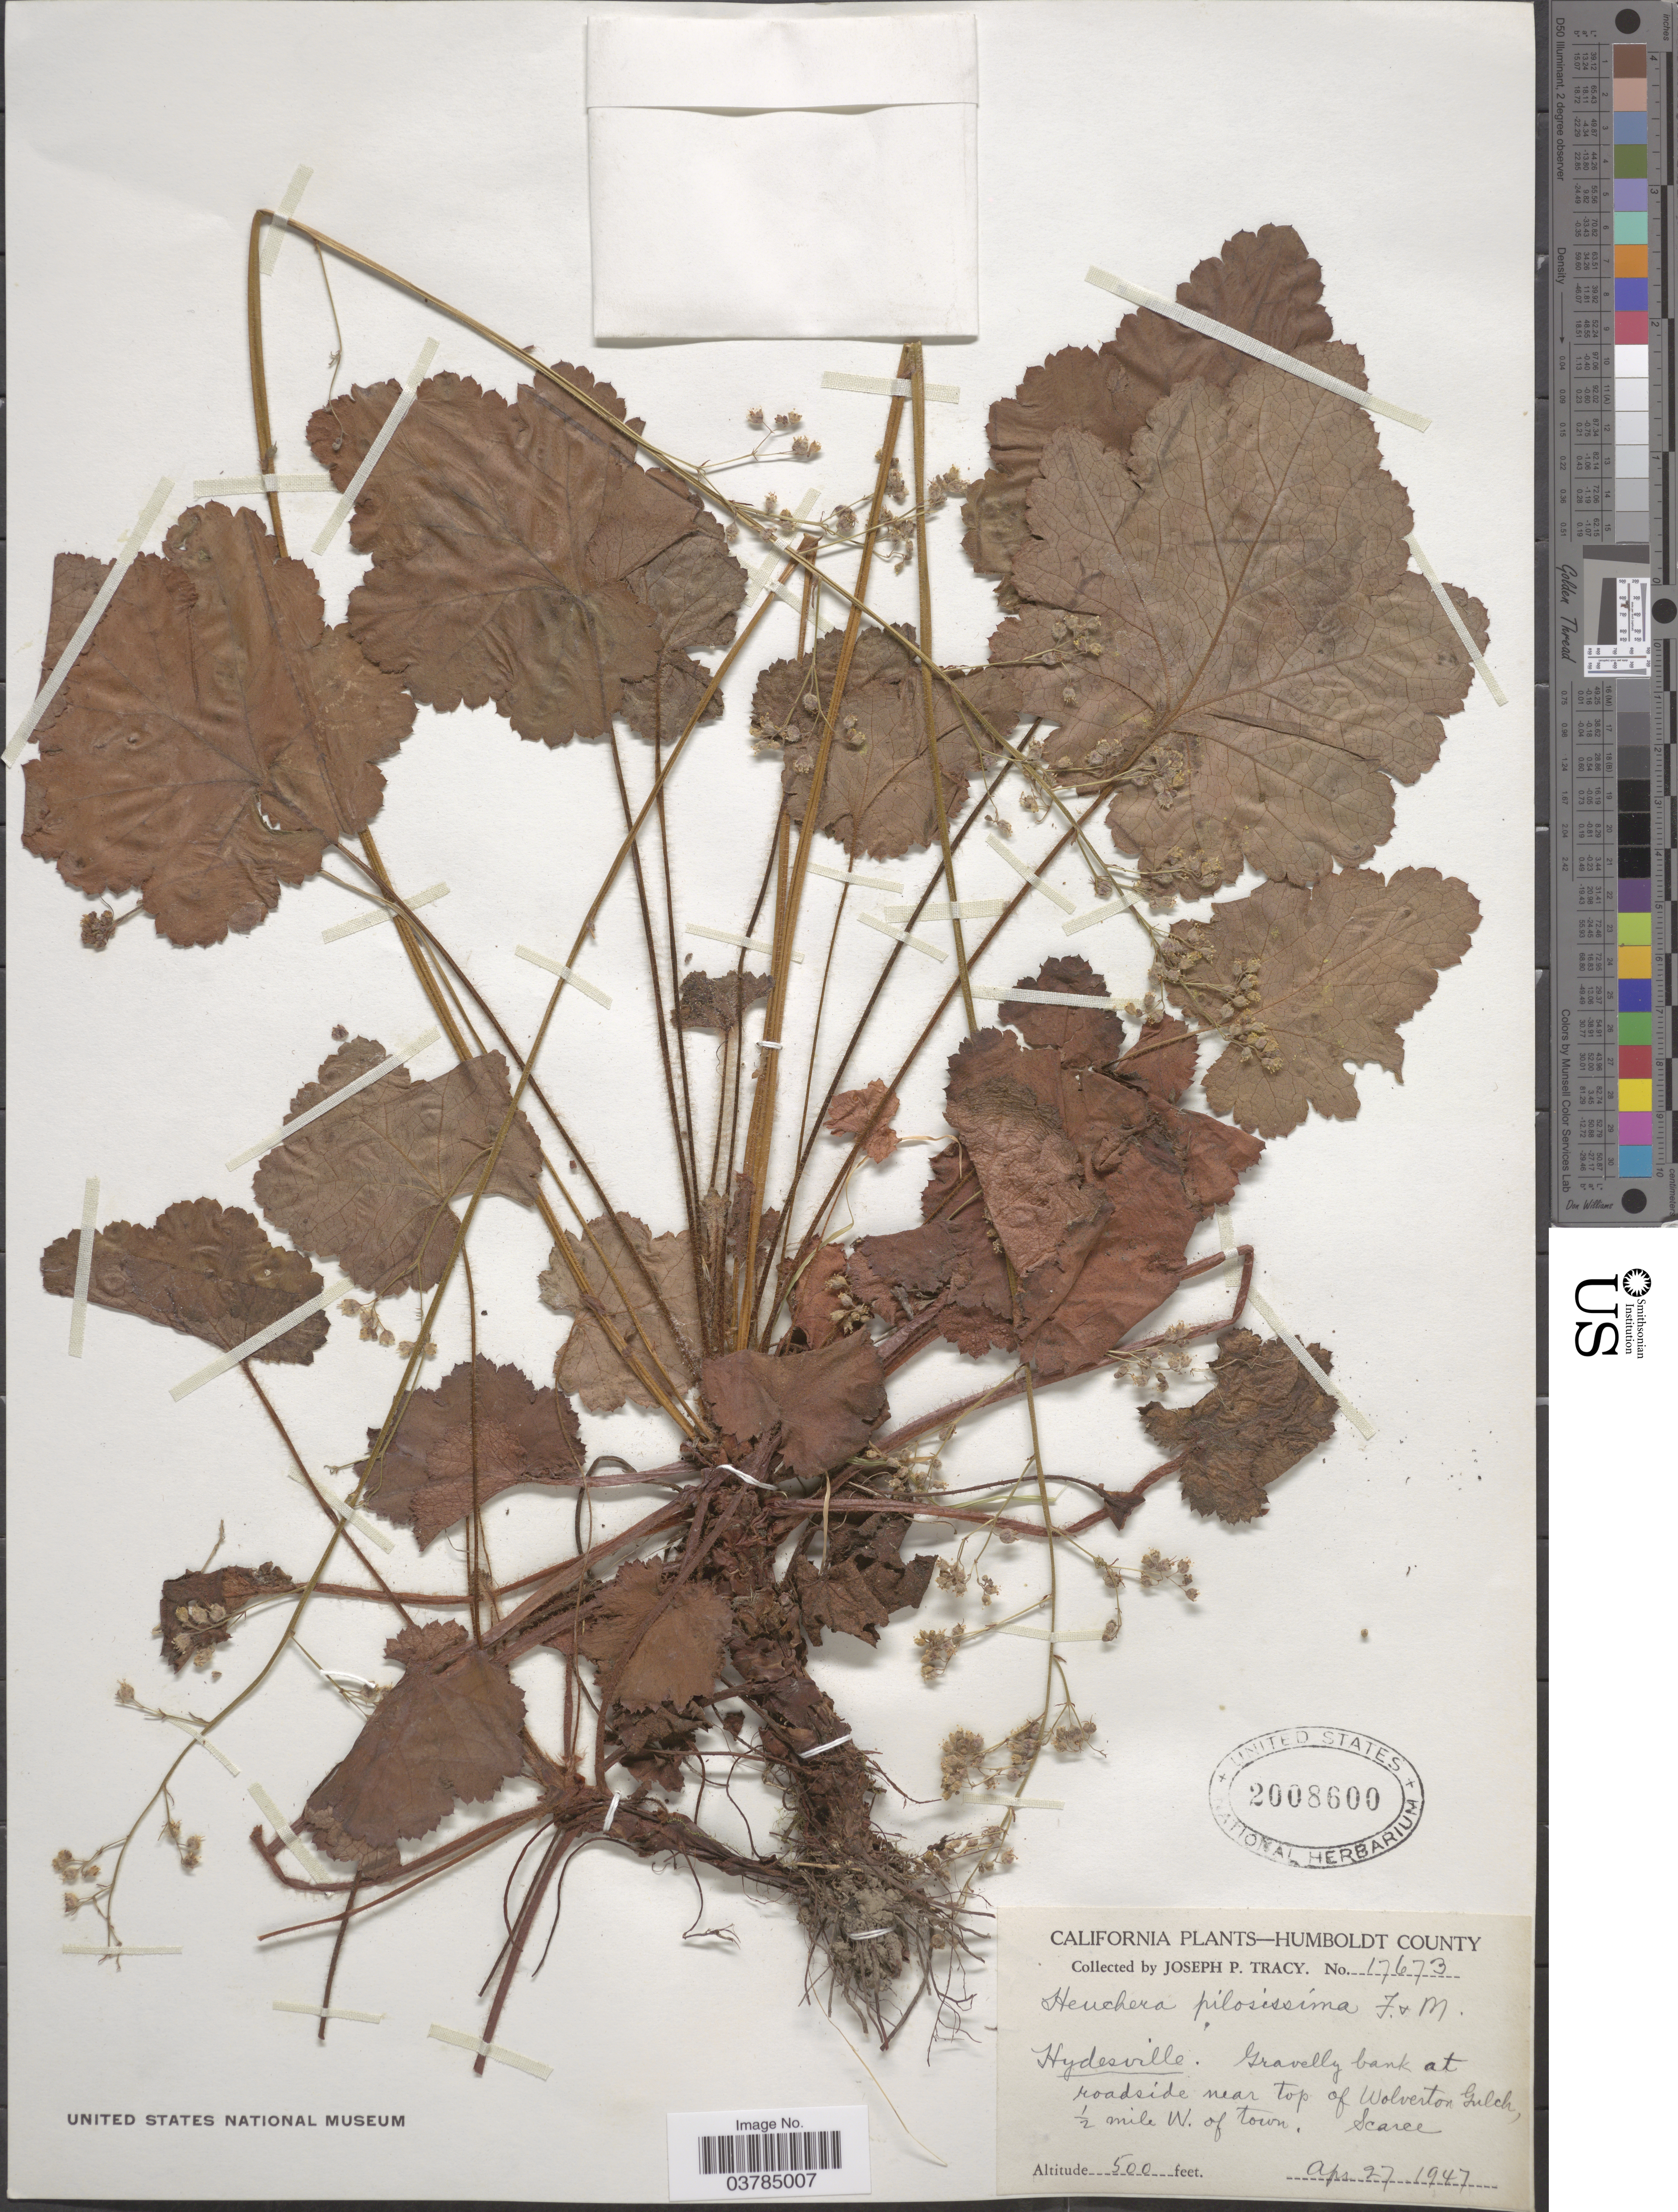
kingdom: Plantae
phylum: Tracheophyta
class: Magnoliopsida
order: Saxifragales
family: Saxifragaceae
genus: Heuchera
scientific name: Heuchera pilosissima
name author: Fisch. & C.A. Mey.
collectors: J. Tracy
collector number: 17673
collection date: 1947-04-27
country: United States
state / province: California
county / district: Humboldt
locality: Humboldt County. Hydesville. Gravelly bank at roadside near Top of Wolverton Gulch, 1/2 mile W. of town.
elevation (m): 152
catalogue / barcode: US 2008600